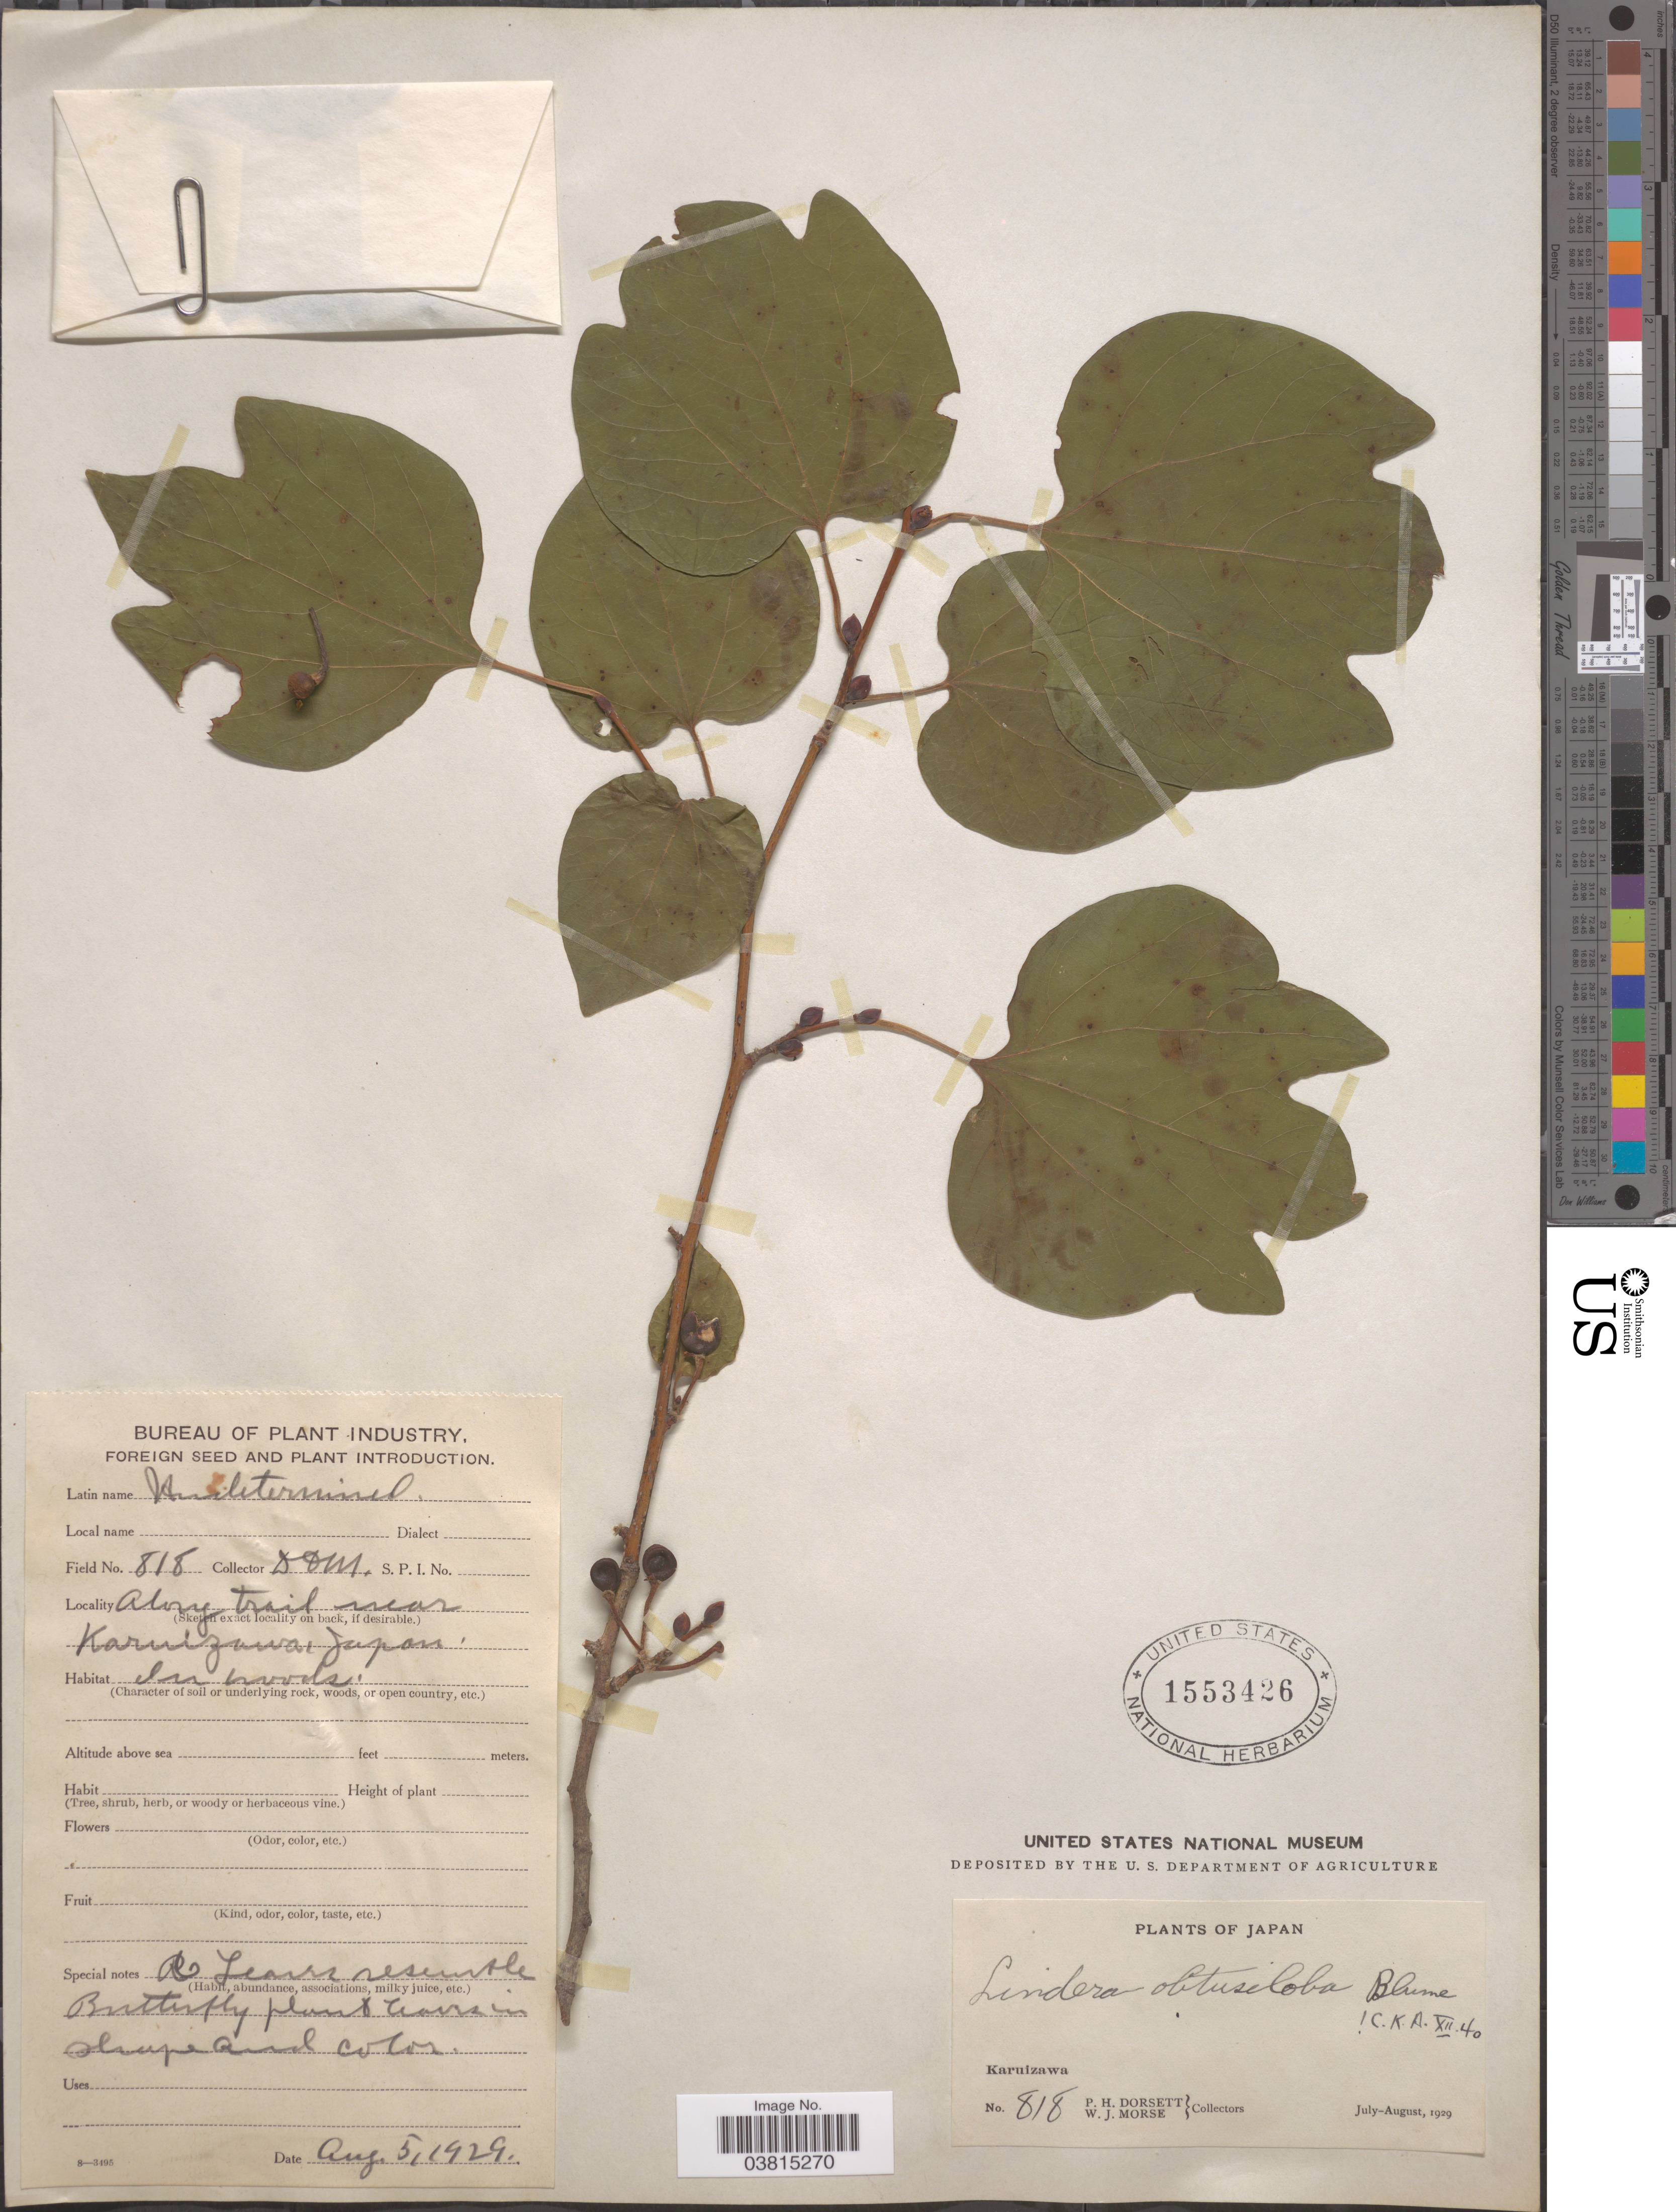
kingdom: Plantae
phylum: Tracheophyta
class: Magnoliopsida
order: Laurales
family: Lauraceae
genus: Lindera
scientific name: Lindera obtusiloba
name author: Blume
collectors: P. H. Dorsett & W. J. Morse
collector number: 818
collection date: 1929-08-05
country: Japan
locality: Along trail near Karuizawa.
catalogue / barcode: US 1553426